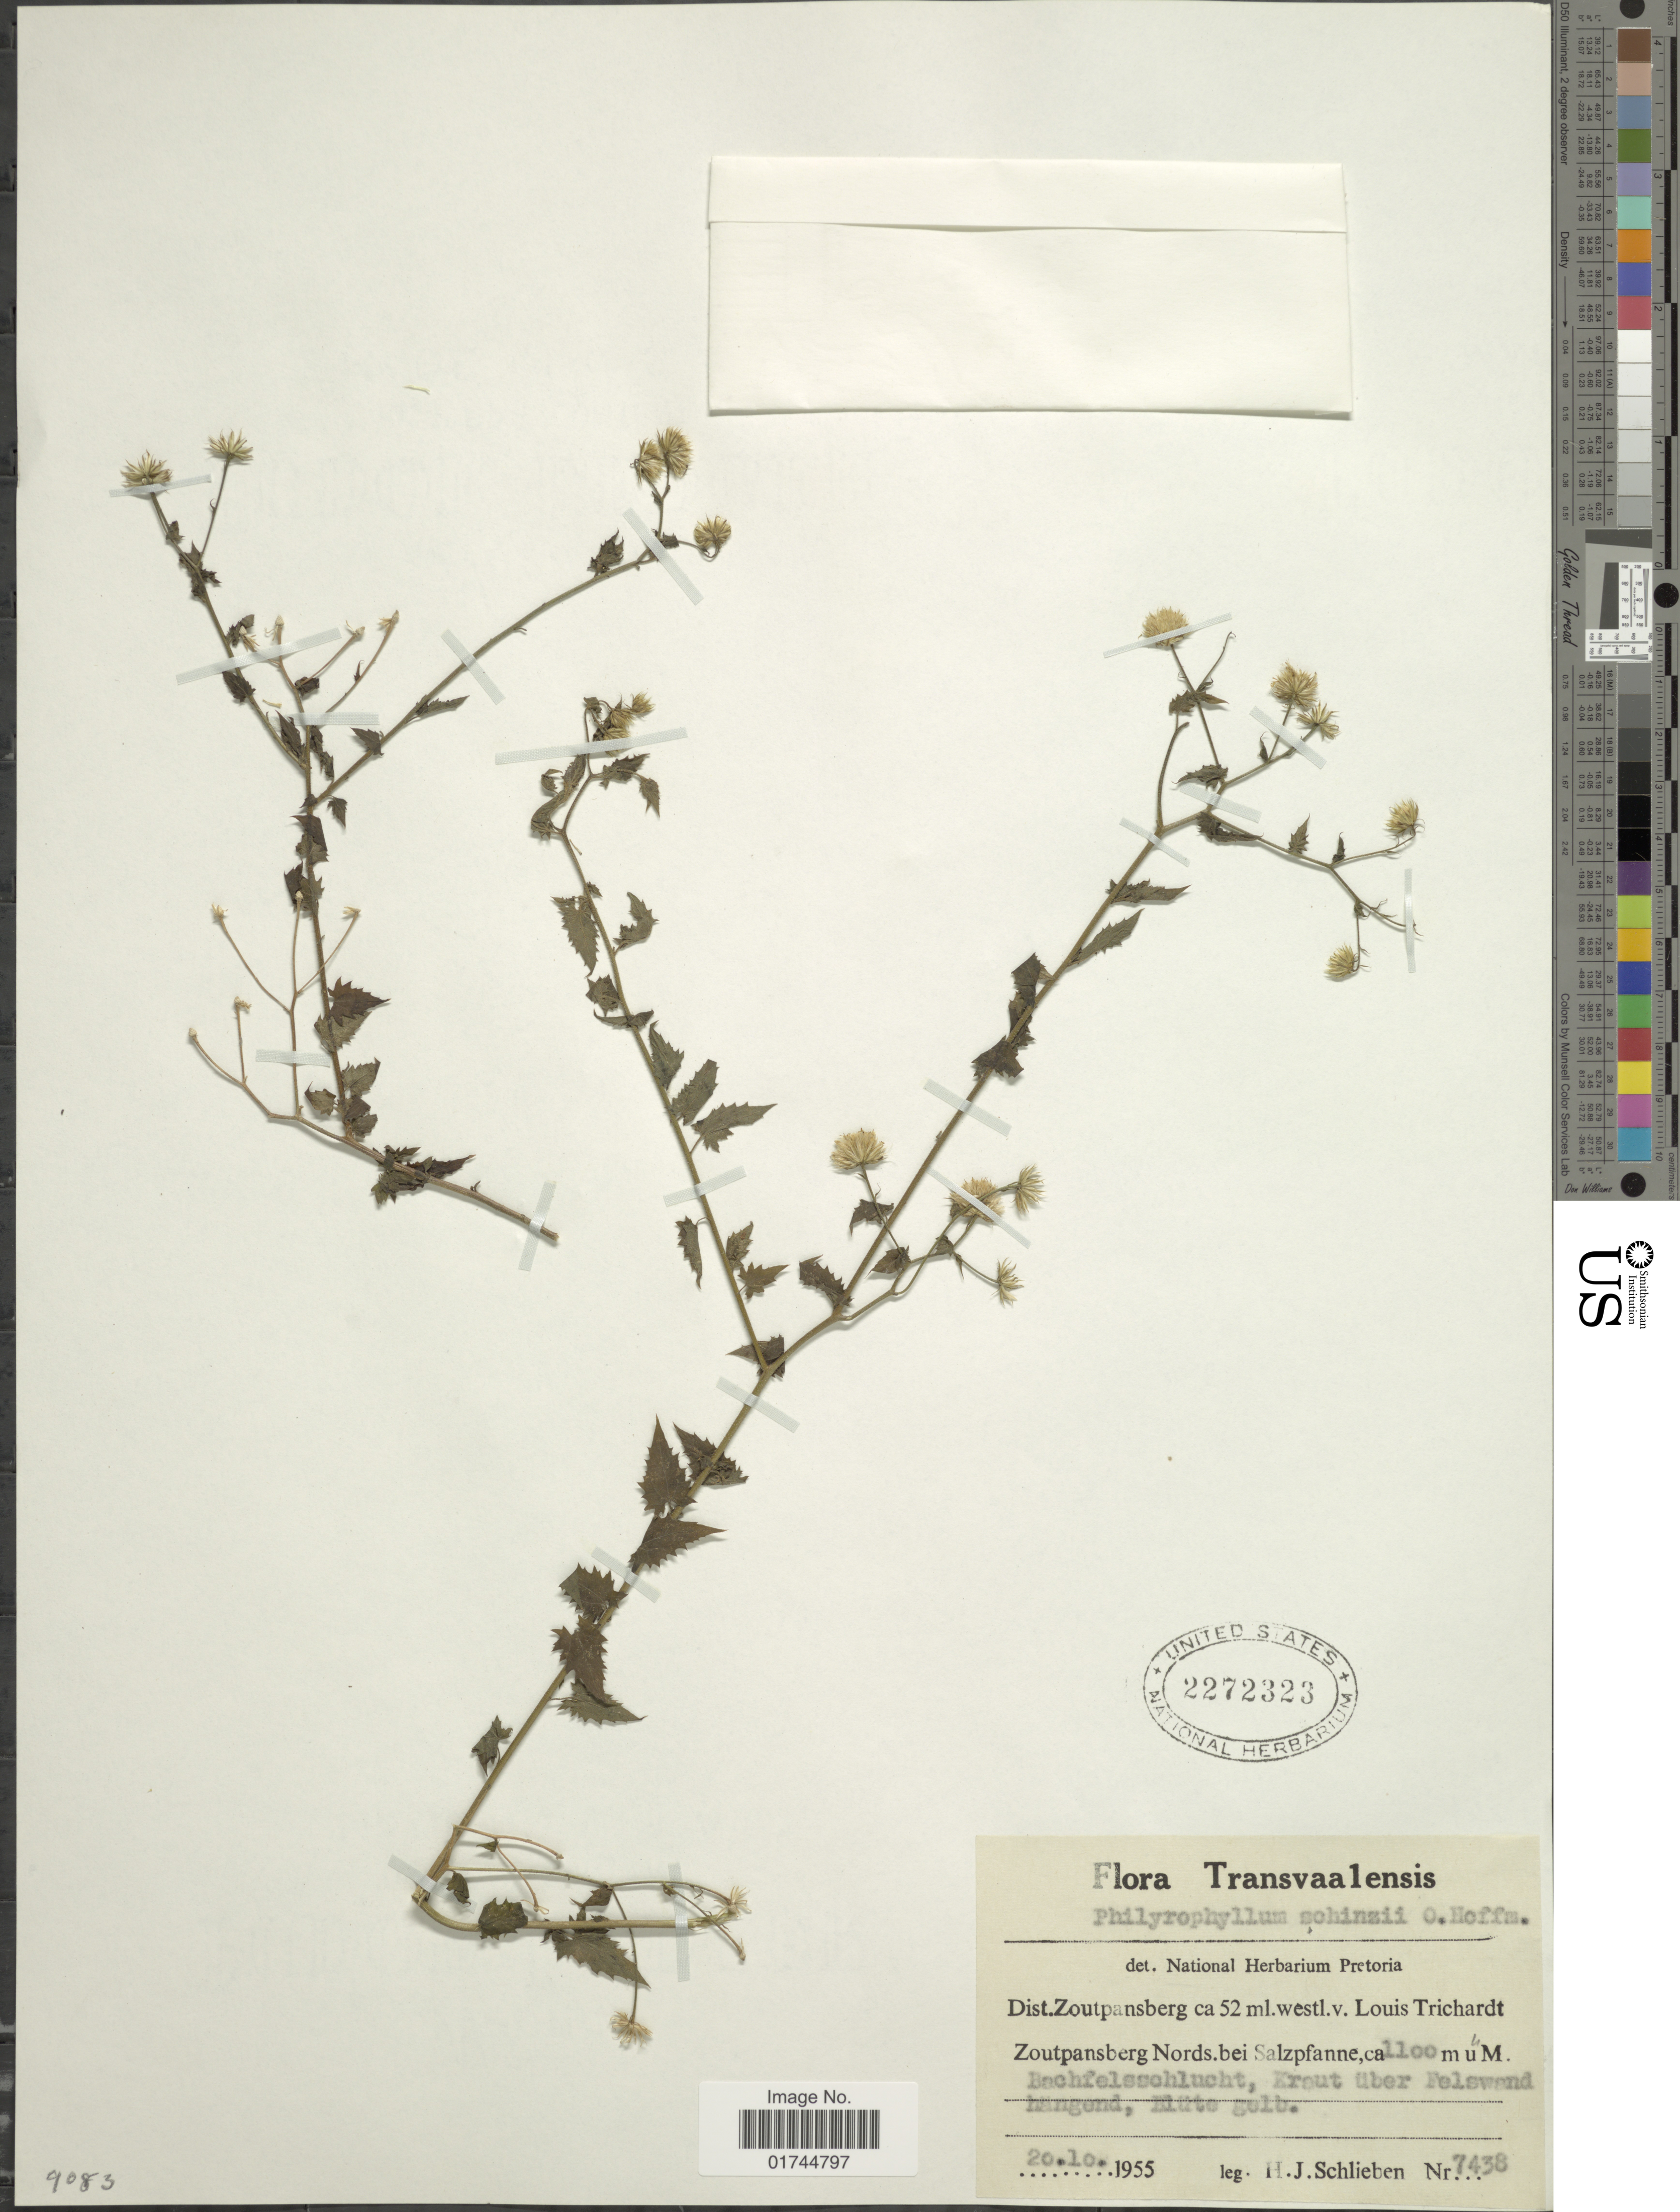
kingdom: Plantae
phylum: Tracheophyta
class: Magnoliopsida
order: Asterales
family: Asteraceae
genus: Philyrophyllum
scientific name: Philyrophyllum schinzii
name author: O. Hoffm.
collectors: H. J. Schlieben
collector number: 7438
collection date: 1955-10-20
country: South Africa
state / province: Limpopo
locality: Transvaalensis, Dist. Zoutpansberg ca 52 ml. westl. v. Louis trichardt, Zoutpansberg Nords. bei Salzpfanne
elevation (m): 1100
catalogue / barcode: US 2272323